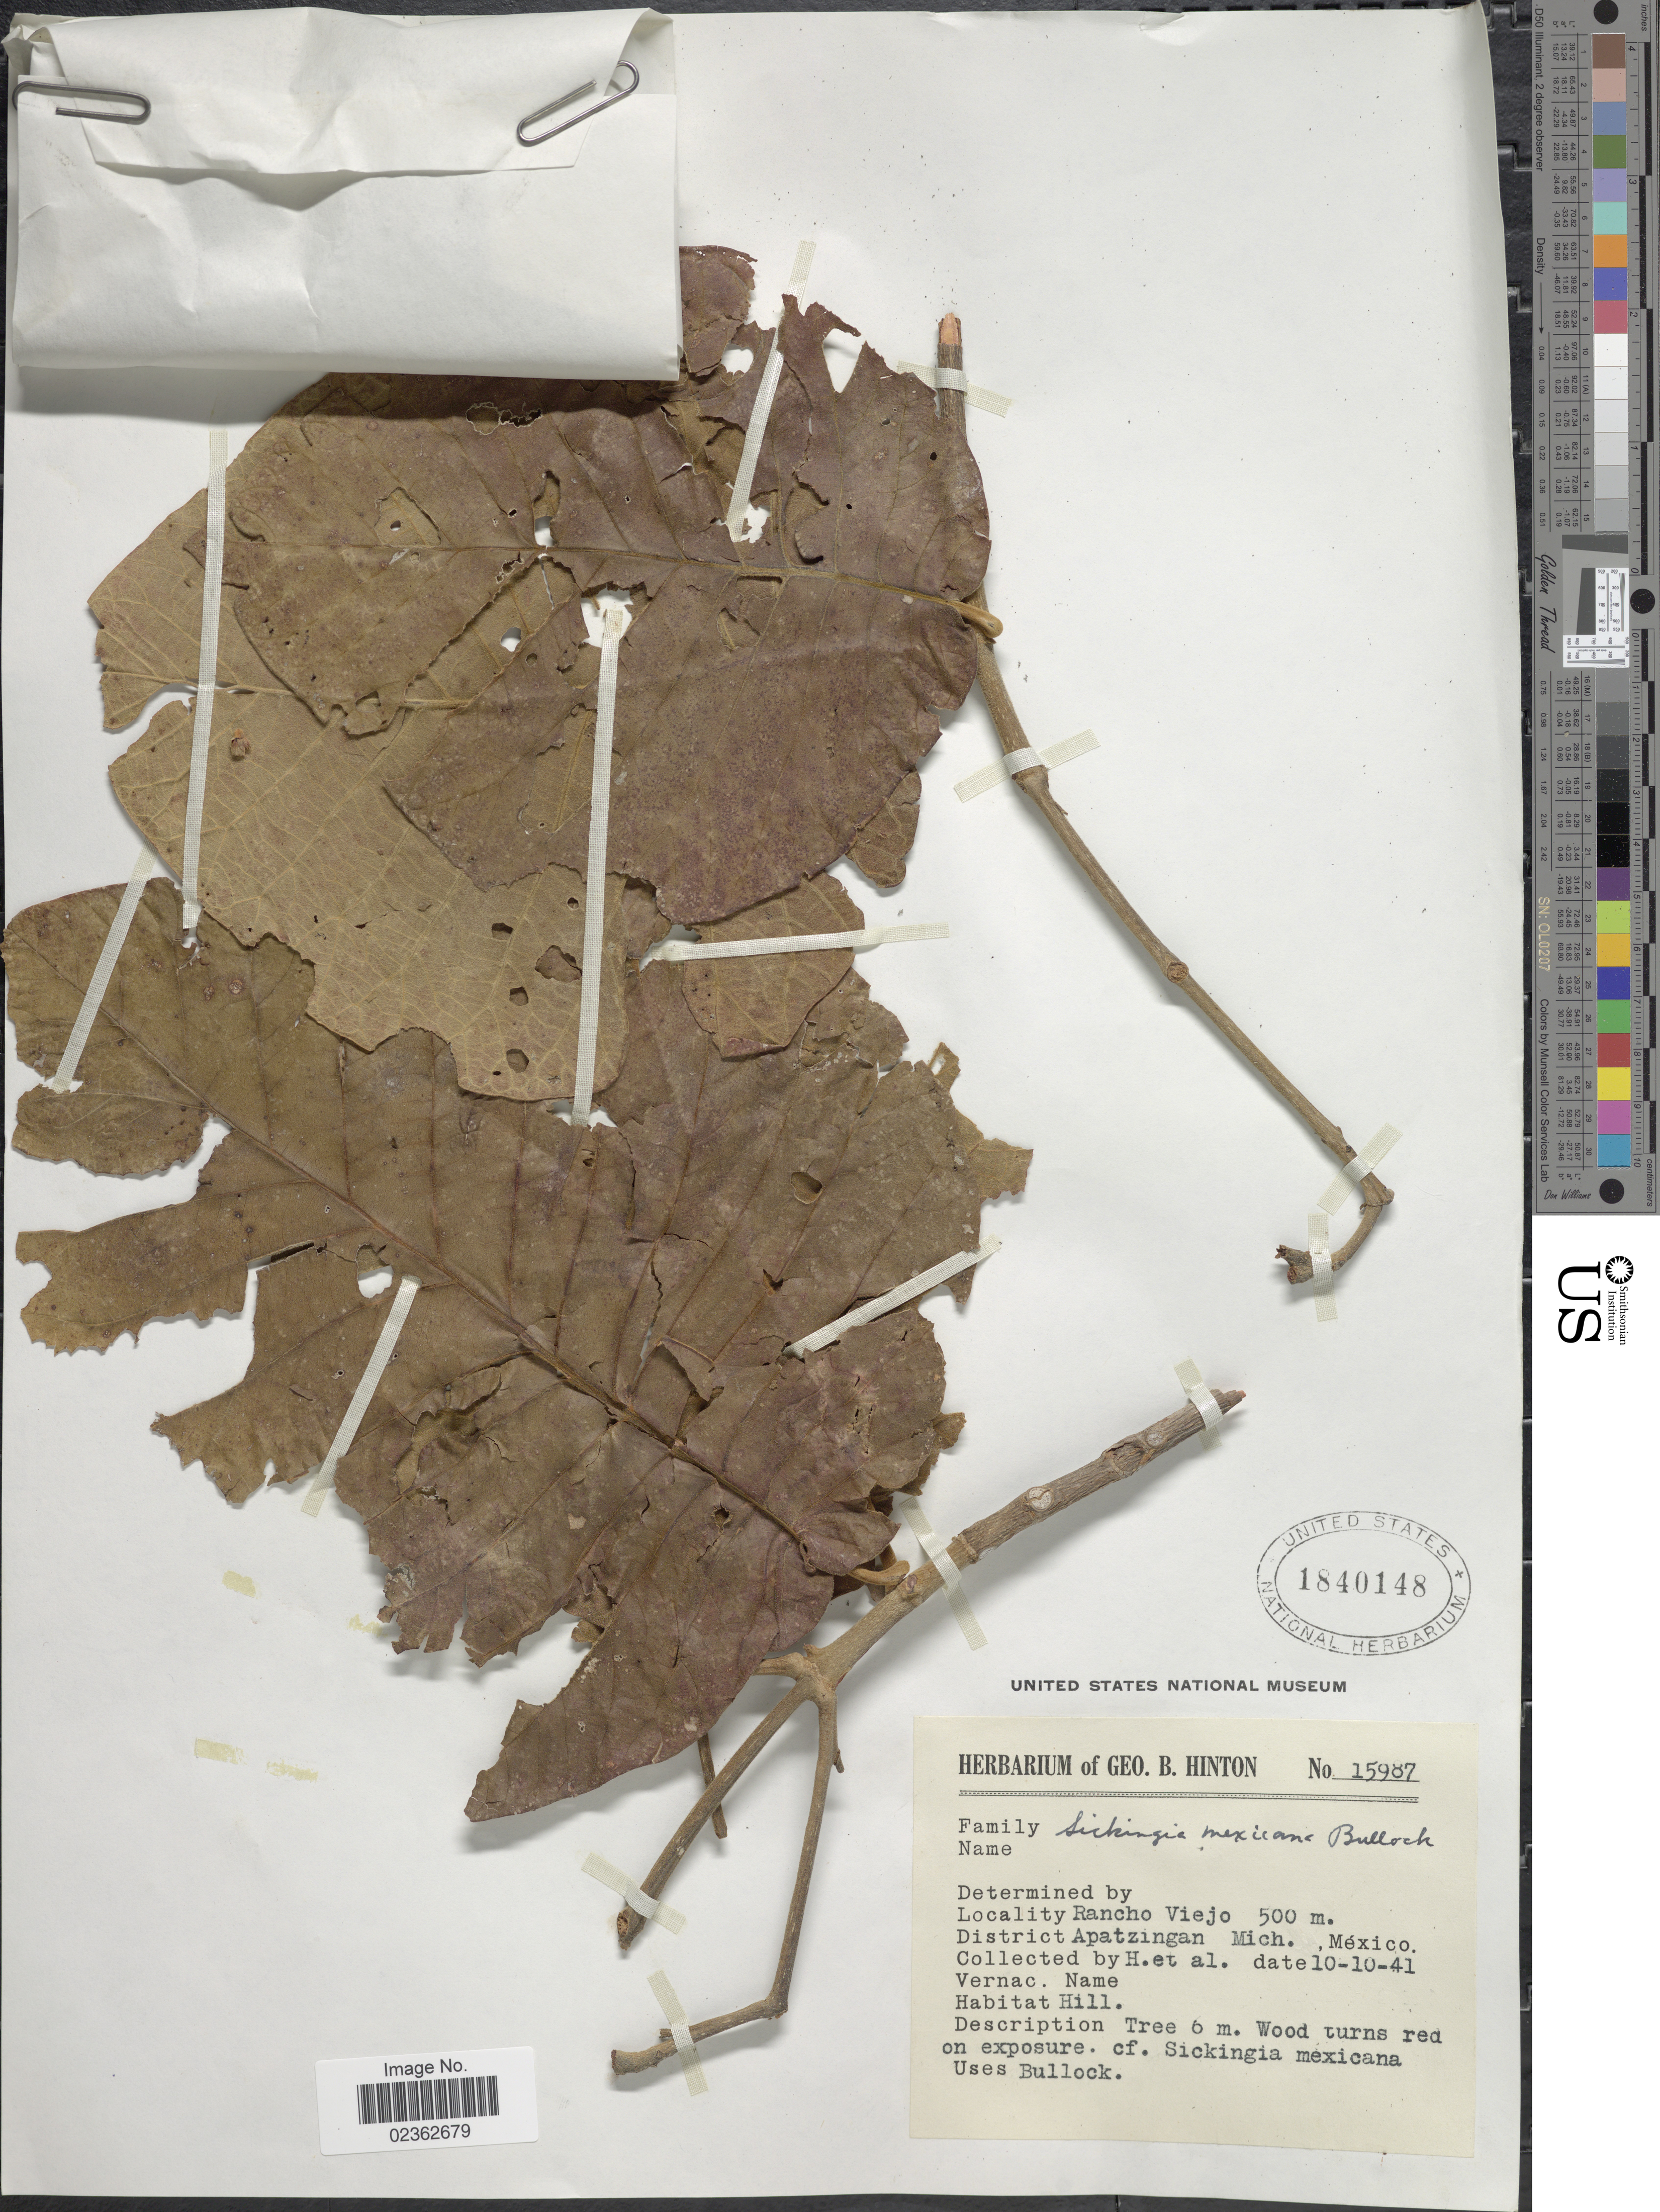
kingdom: Plantae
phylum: Tracheophyta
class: Magnoliopsida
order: Gentianales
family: Rubiaceae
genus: Simira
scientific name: Simira mexicana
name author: (Bullock) Steyerm.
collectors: G. B. Hinton & et al.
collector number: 15987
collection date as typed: Transcribed d/m/y: 10/10/41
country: Mexico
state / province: Michoacán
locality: Rancho Viejo, District Apatzingan, hill.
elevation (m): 500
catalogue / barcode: US 1840148